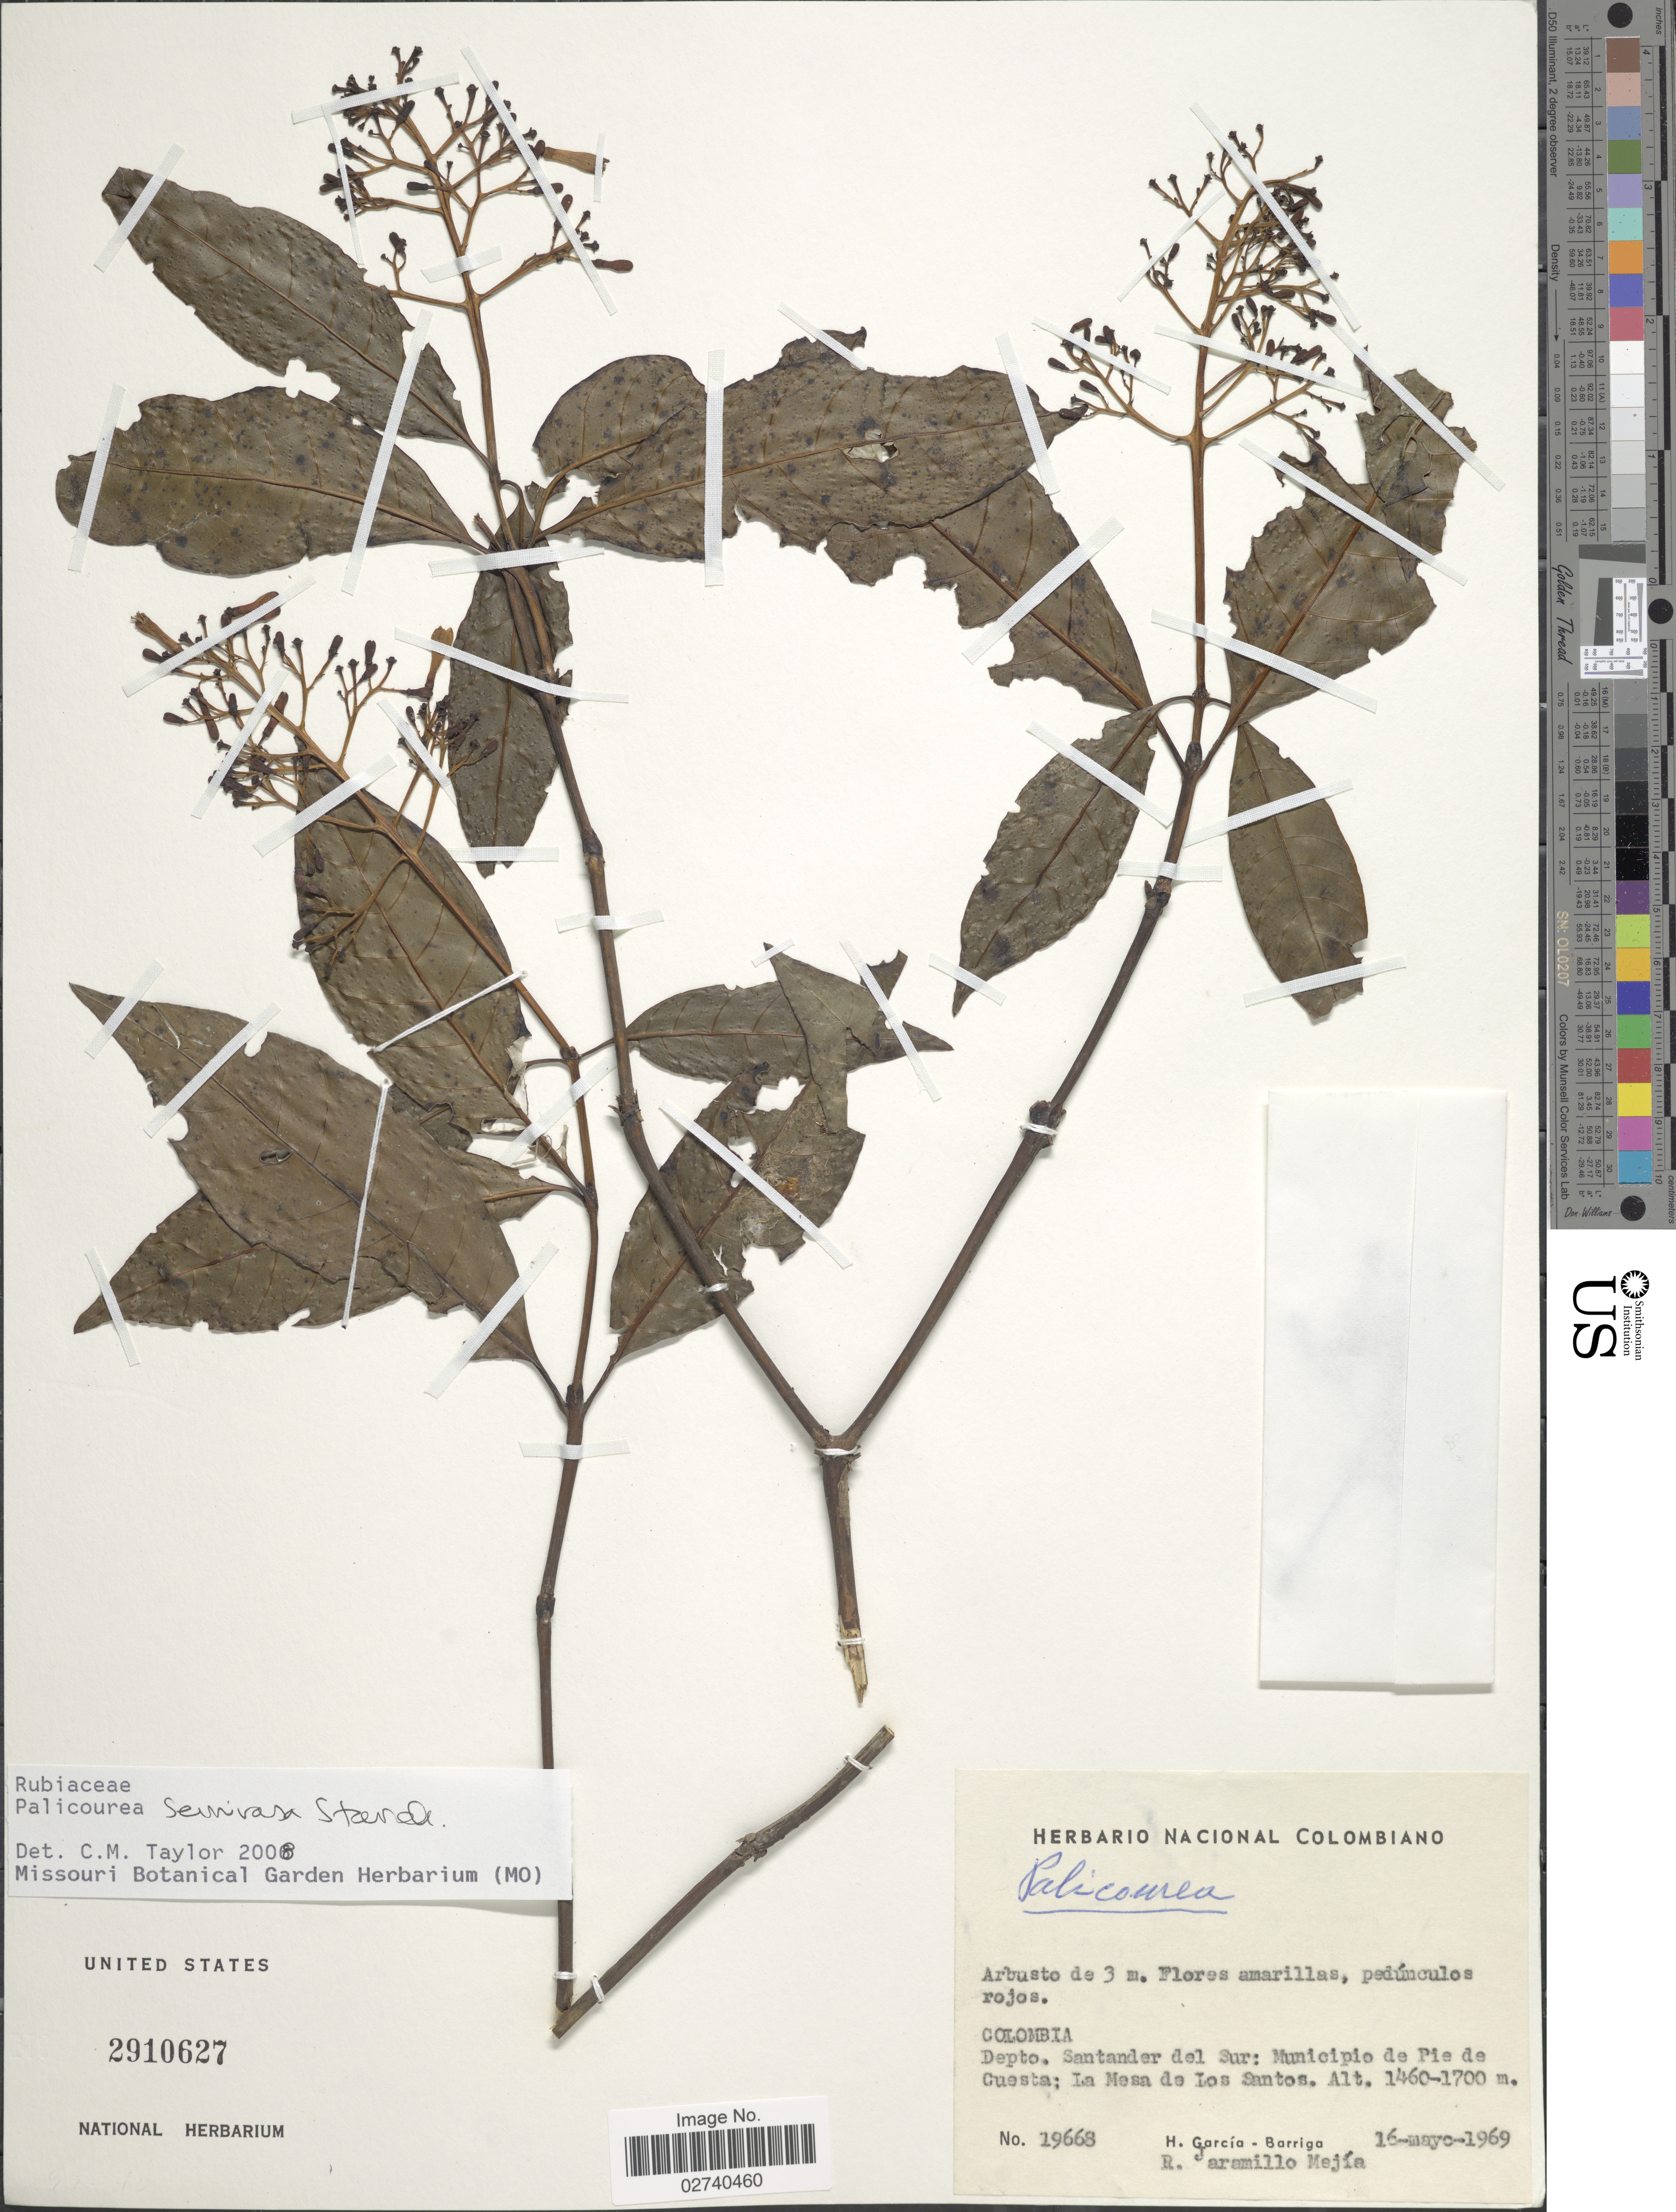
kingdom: Plantae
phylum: Tracheophyta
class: Magnoliopsida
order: Gentianales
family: Rubiaceae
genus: Palicourea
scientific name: Palicourea semirasa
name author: Standl.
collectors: H. García Barriga & R. Jaramillo M.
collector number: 19668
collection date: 1969-05-16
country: Colombia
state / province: Santander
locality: Depto. Santander del Sur: Municipio de Pie de cuesta; La Mesa de Los Santos.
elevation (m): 1460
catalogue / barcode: US 2910627